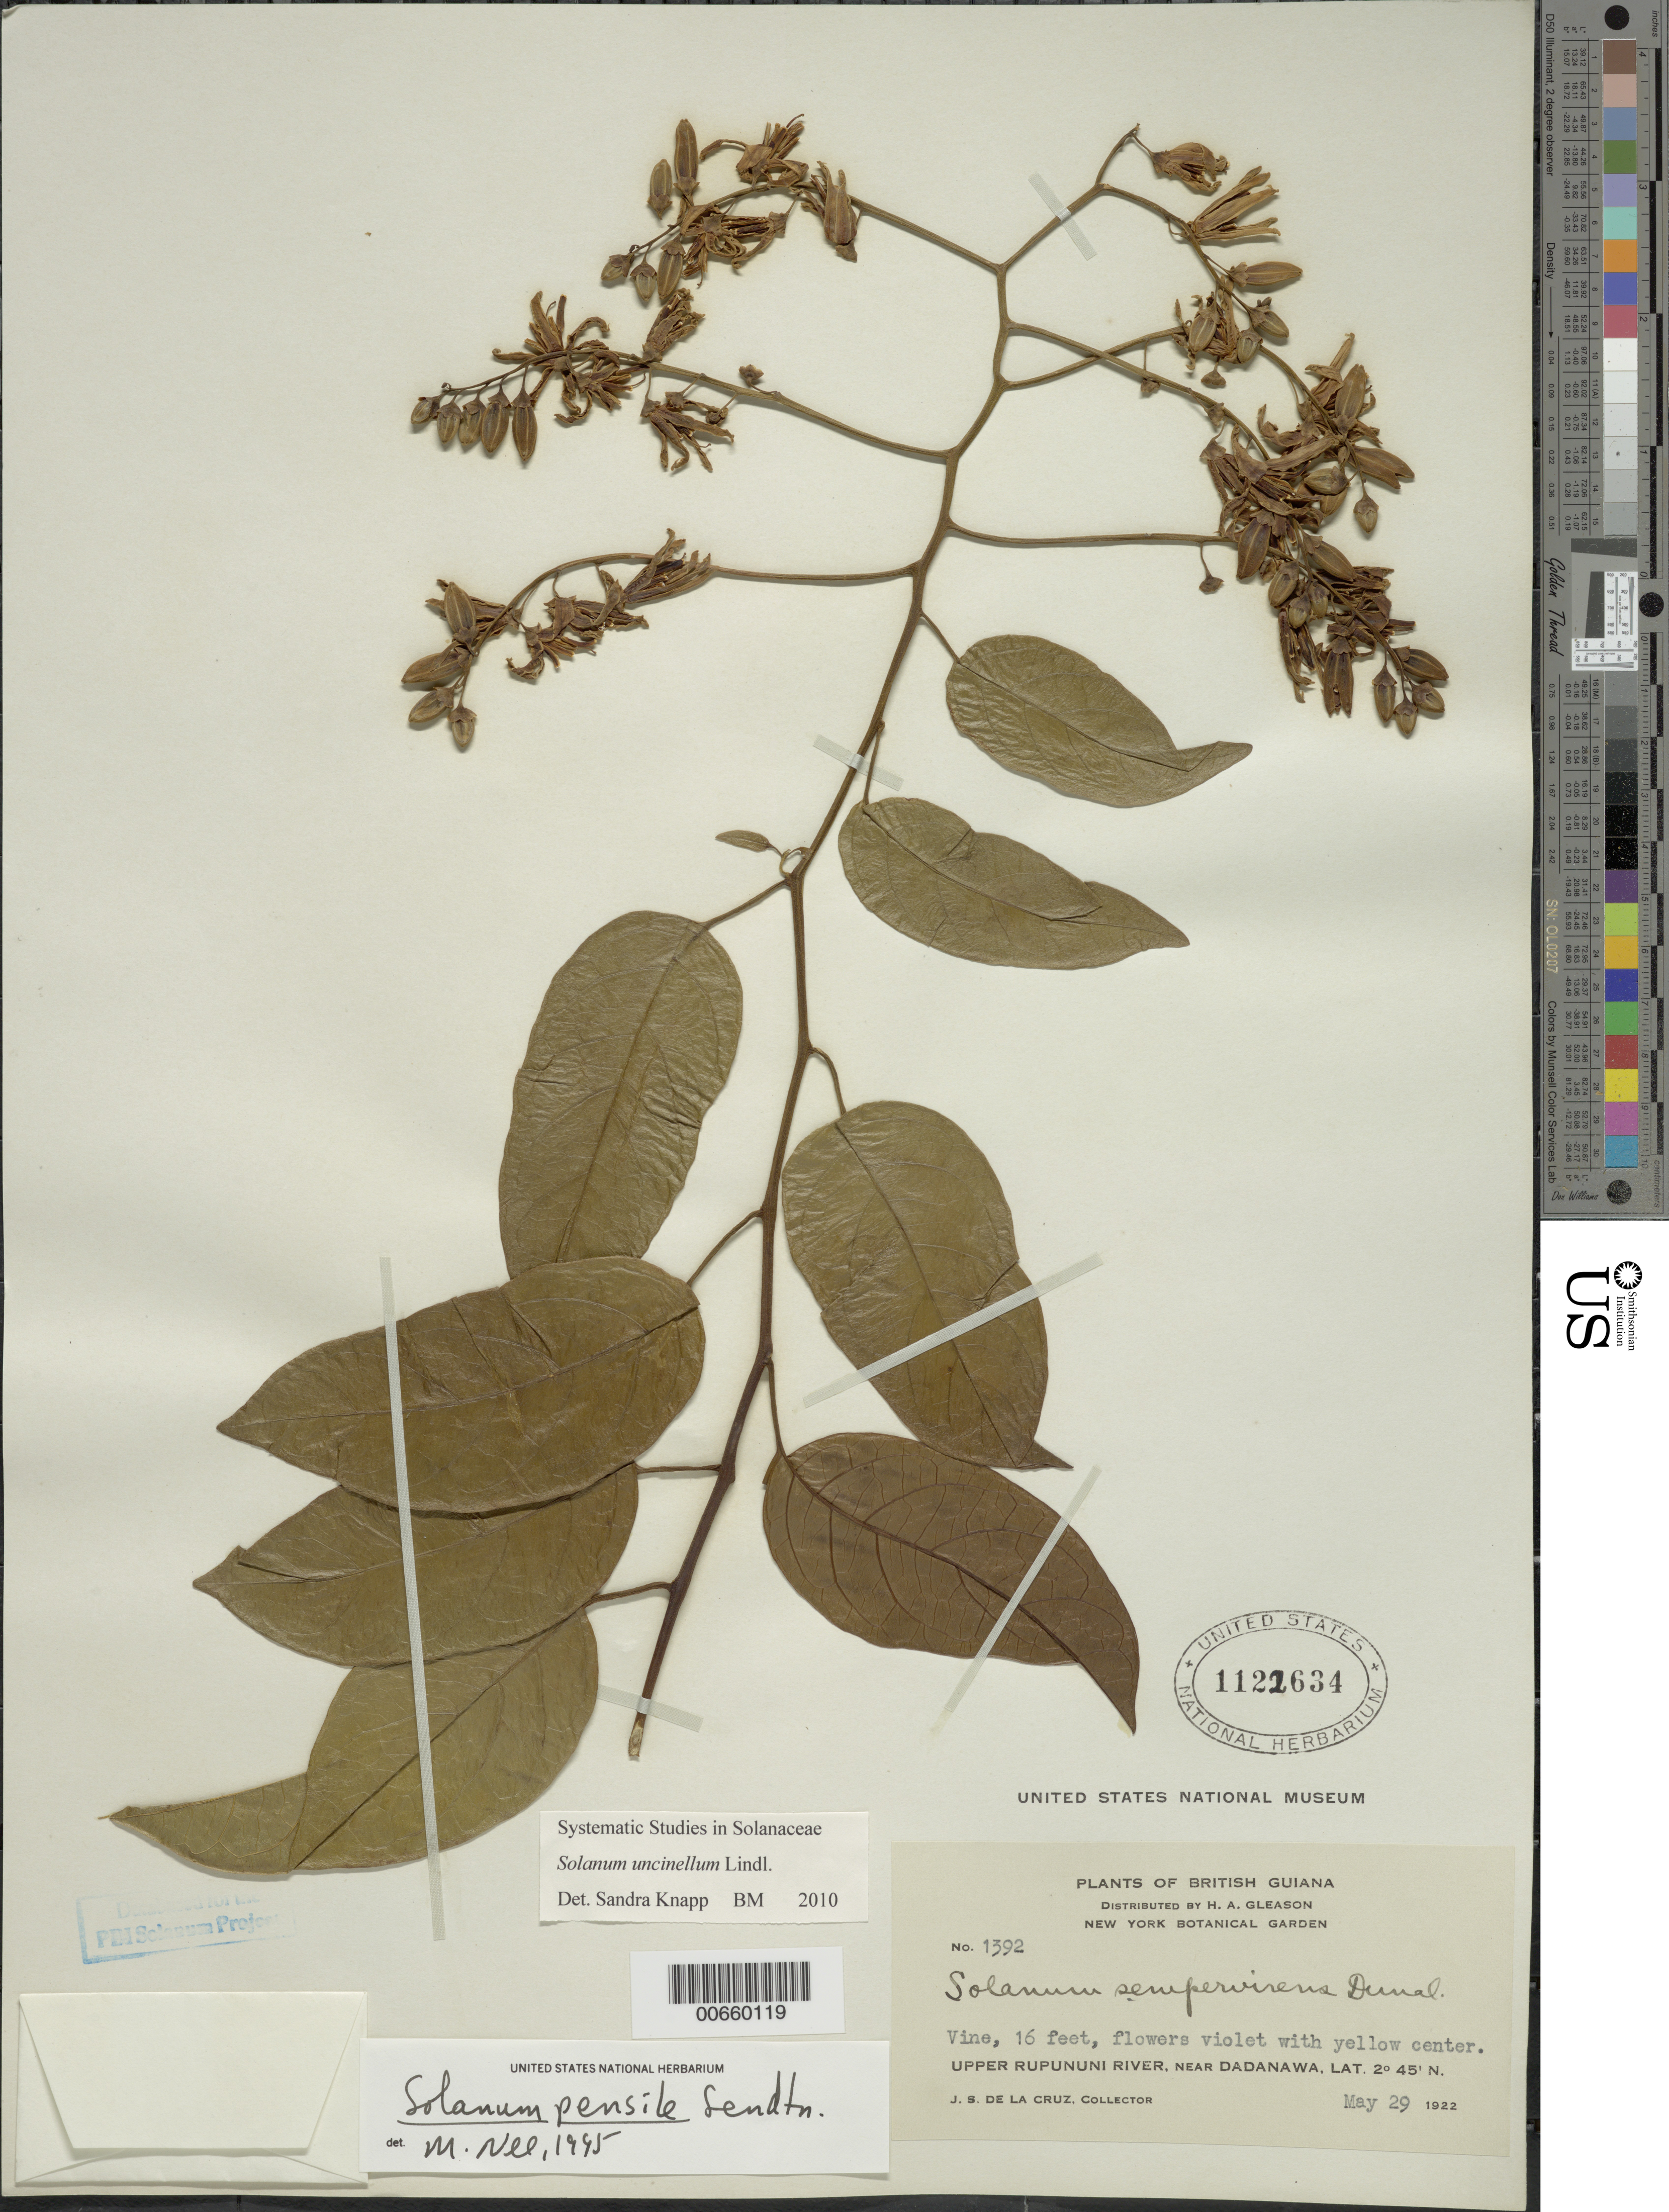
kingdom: Plantae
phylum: Tracheophyta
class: Magnoliopsida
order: Solanales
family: Solanaceae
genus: Solanum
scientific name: Solanum uncinellum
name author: Lindl.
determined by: Knapp, S. D.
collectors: J. S. de la Cruz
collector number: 1392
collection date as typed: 5 May 1922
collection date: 1922-05-05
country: Guyana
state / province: U. Takutu-U. Essequibo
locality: Dadanawa, vic., upper Rupununi R.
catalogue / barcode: US 1122634